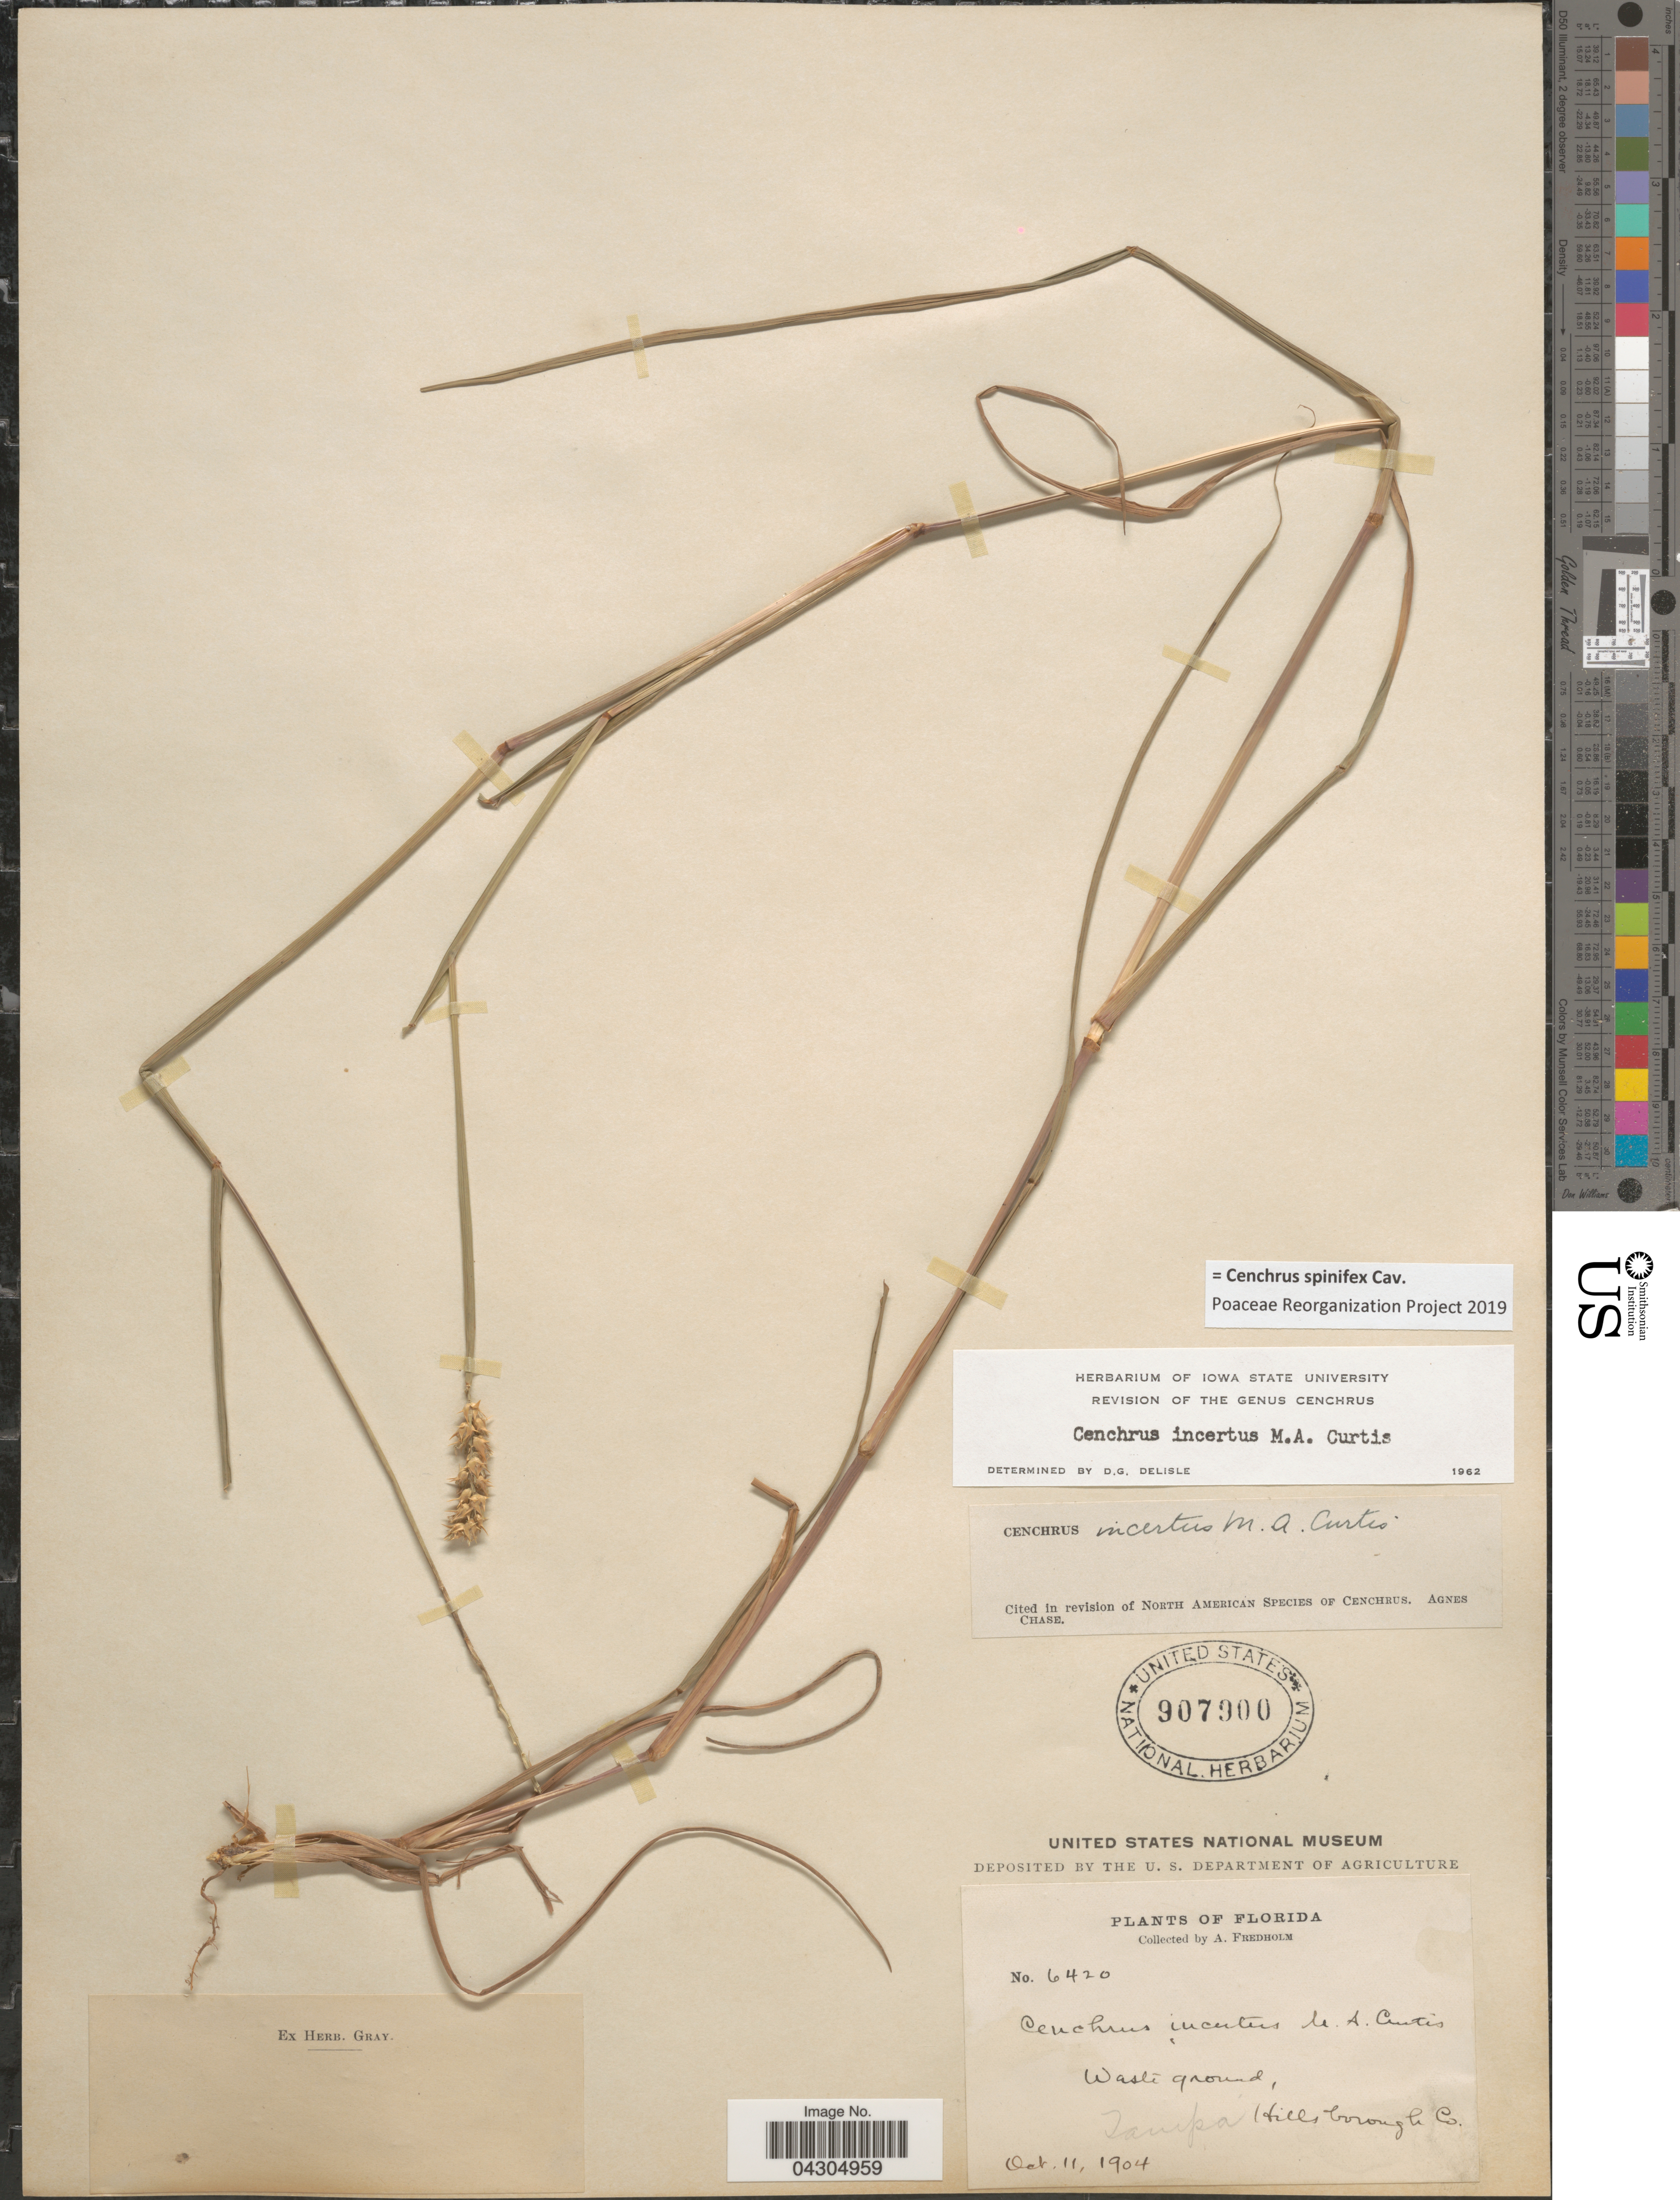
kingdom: Plantae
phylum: Tracheophyta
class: Liliopsida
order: Poales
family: Poaceae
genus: Cenchrus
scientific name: Cenchrus spinifex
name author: Cav.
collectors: A. Fredholm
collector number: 6420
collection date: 1904-10-11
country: United States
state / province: Florida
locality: Waste ground, Tampa. Hillsborough Co.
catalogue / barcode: US 907900